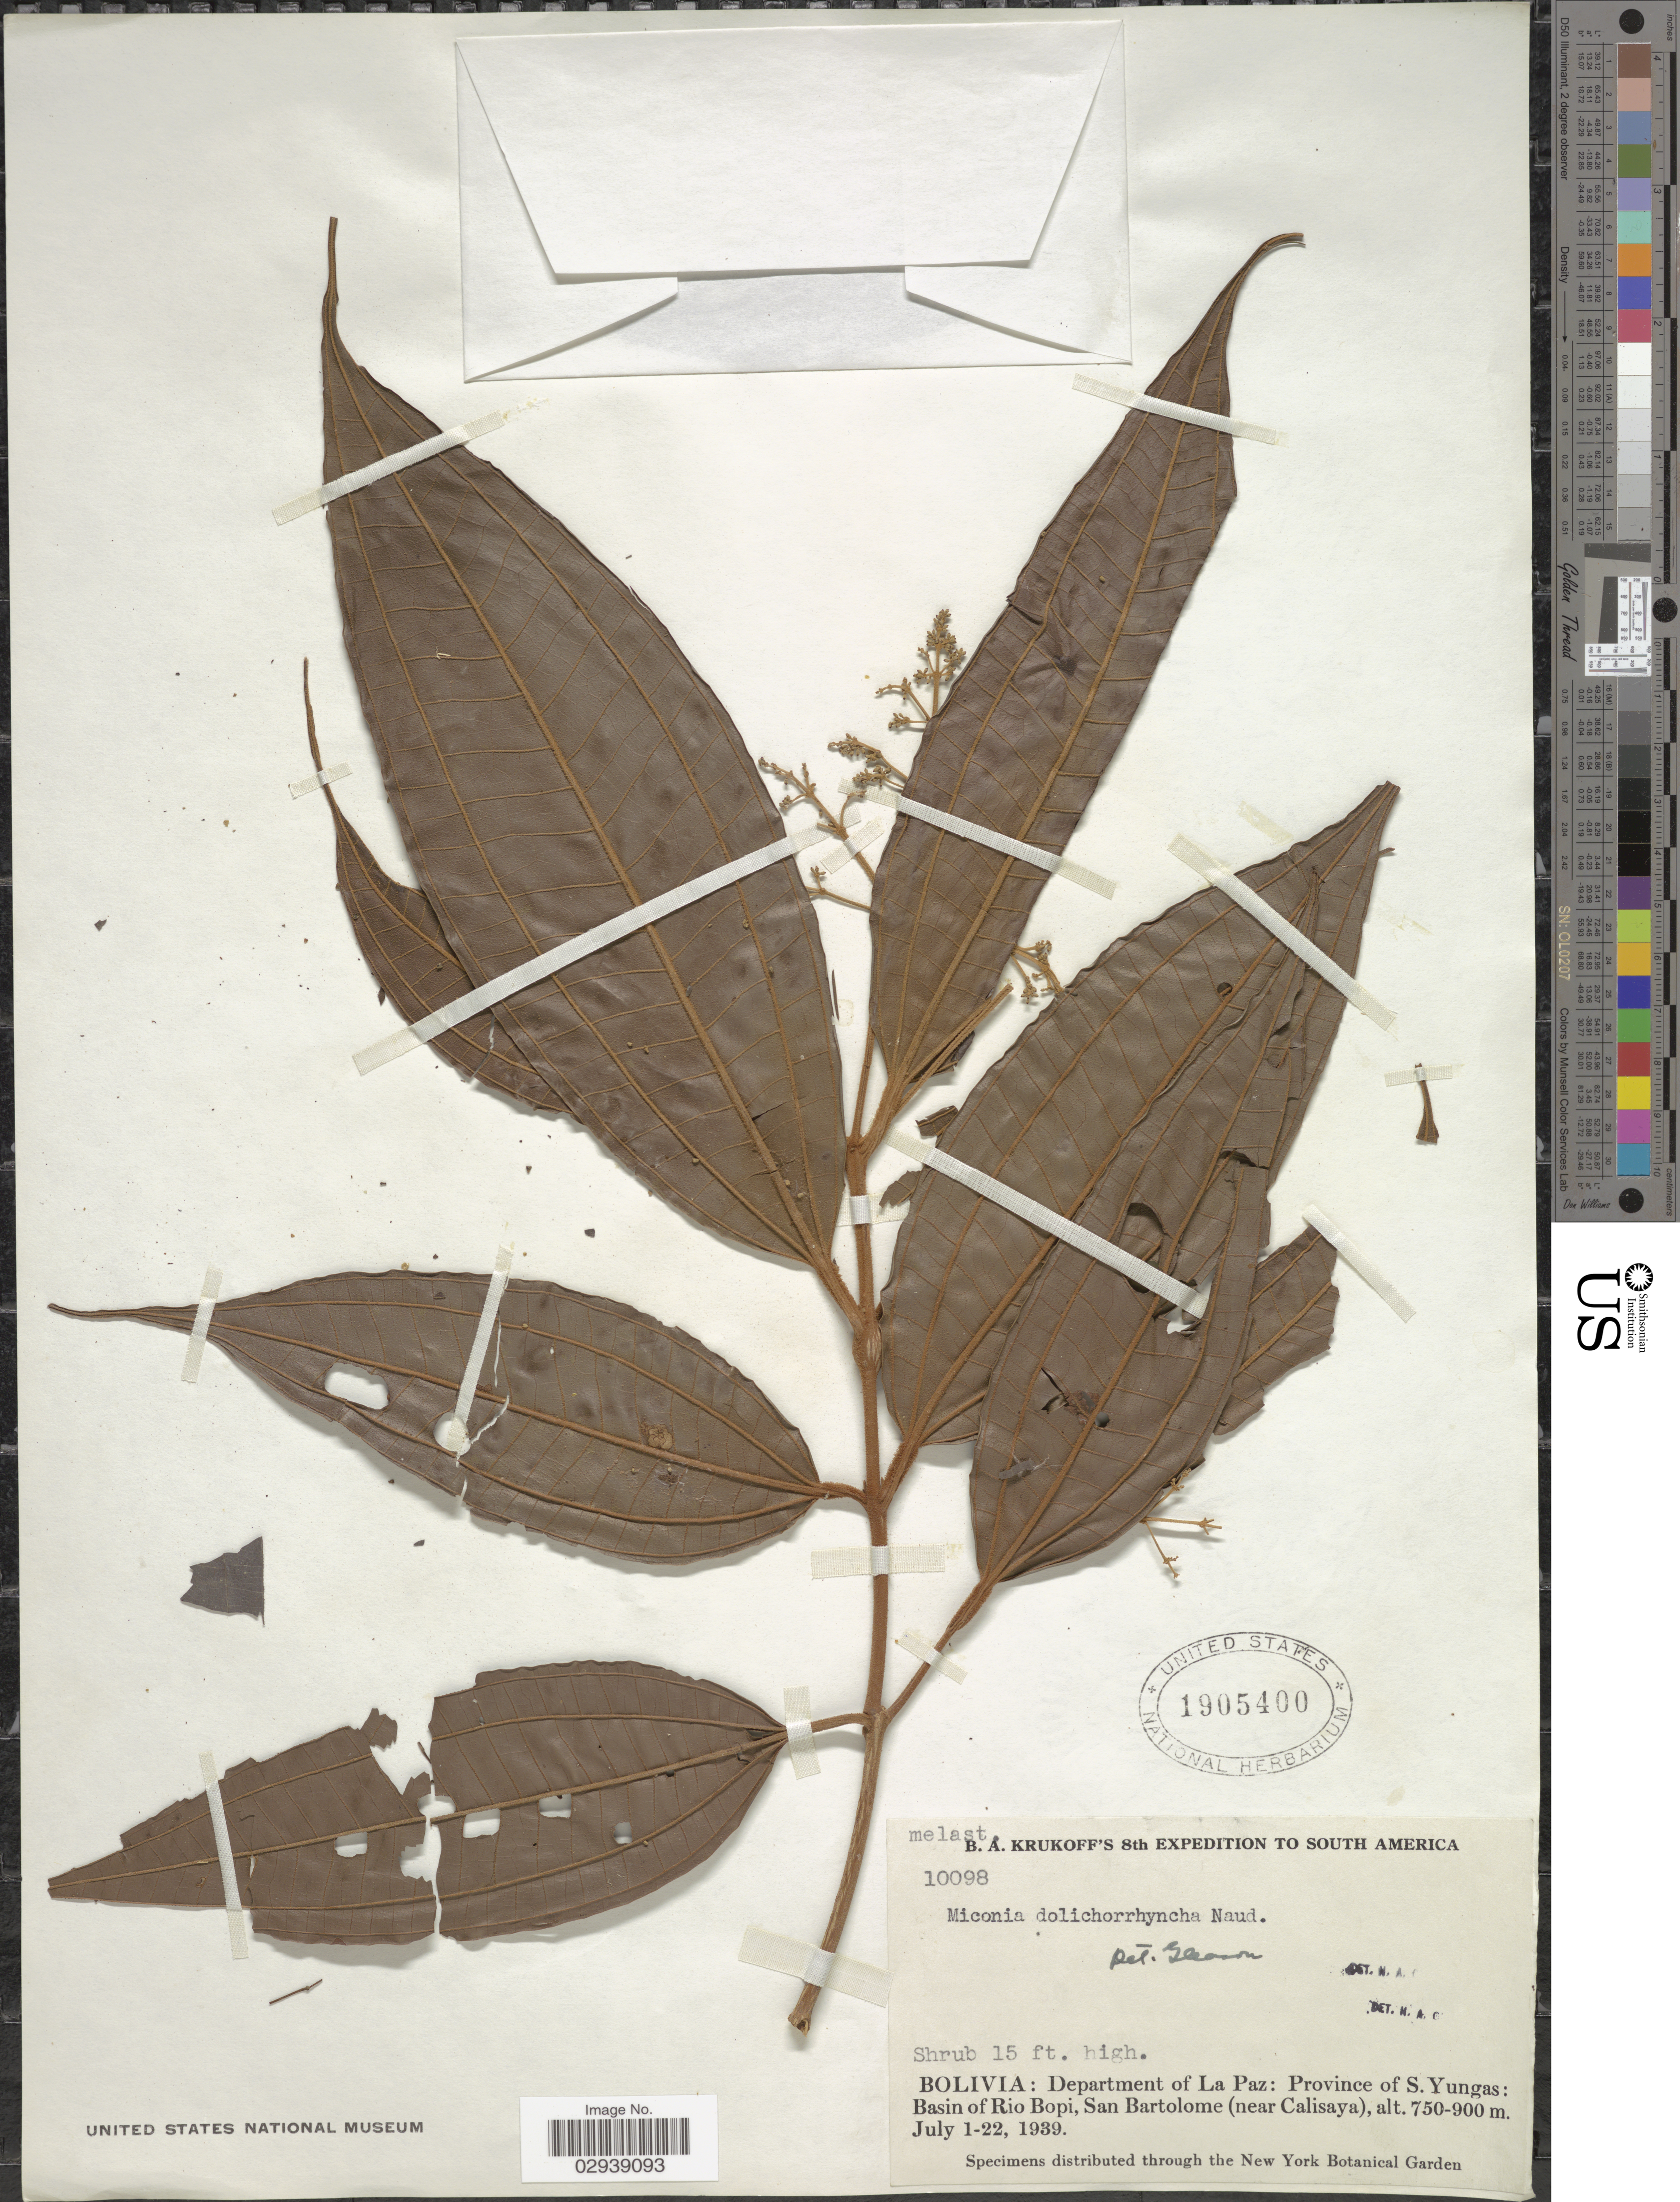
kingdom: Plantae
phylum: Tracheophyta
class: Magnoliopsida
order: Myrtales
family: Melastomataceae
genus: Miconia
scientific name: Miconia dolichorrhyncha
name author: Naudin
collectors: B. A. Krukoff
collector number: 10098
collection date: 1939-07-01/1939-07-22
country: Bolivia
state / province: La Paz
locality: Department of La Paz: Province of S. Yungas: Basin of Rio Bopi, San Bartolome (near Calisaya).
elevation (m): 750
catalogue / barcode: US 1905400